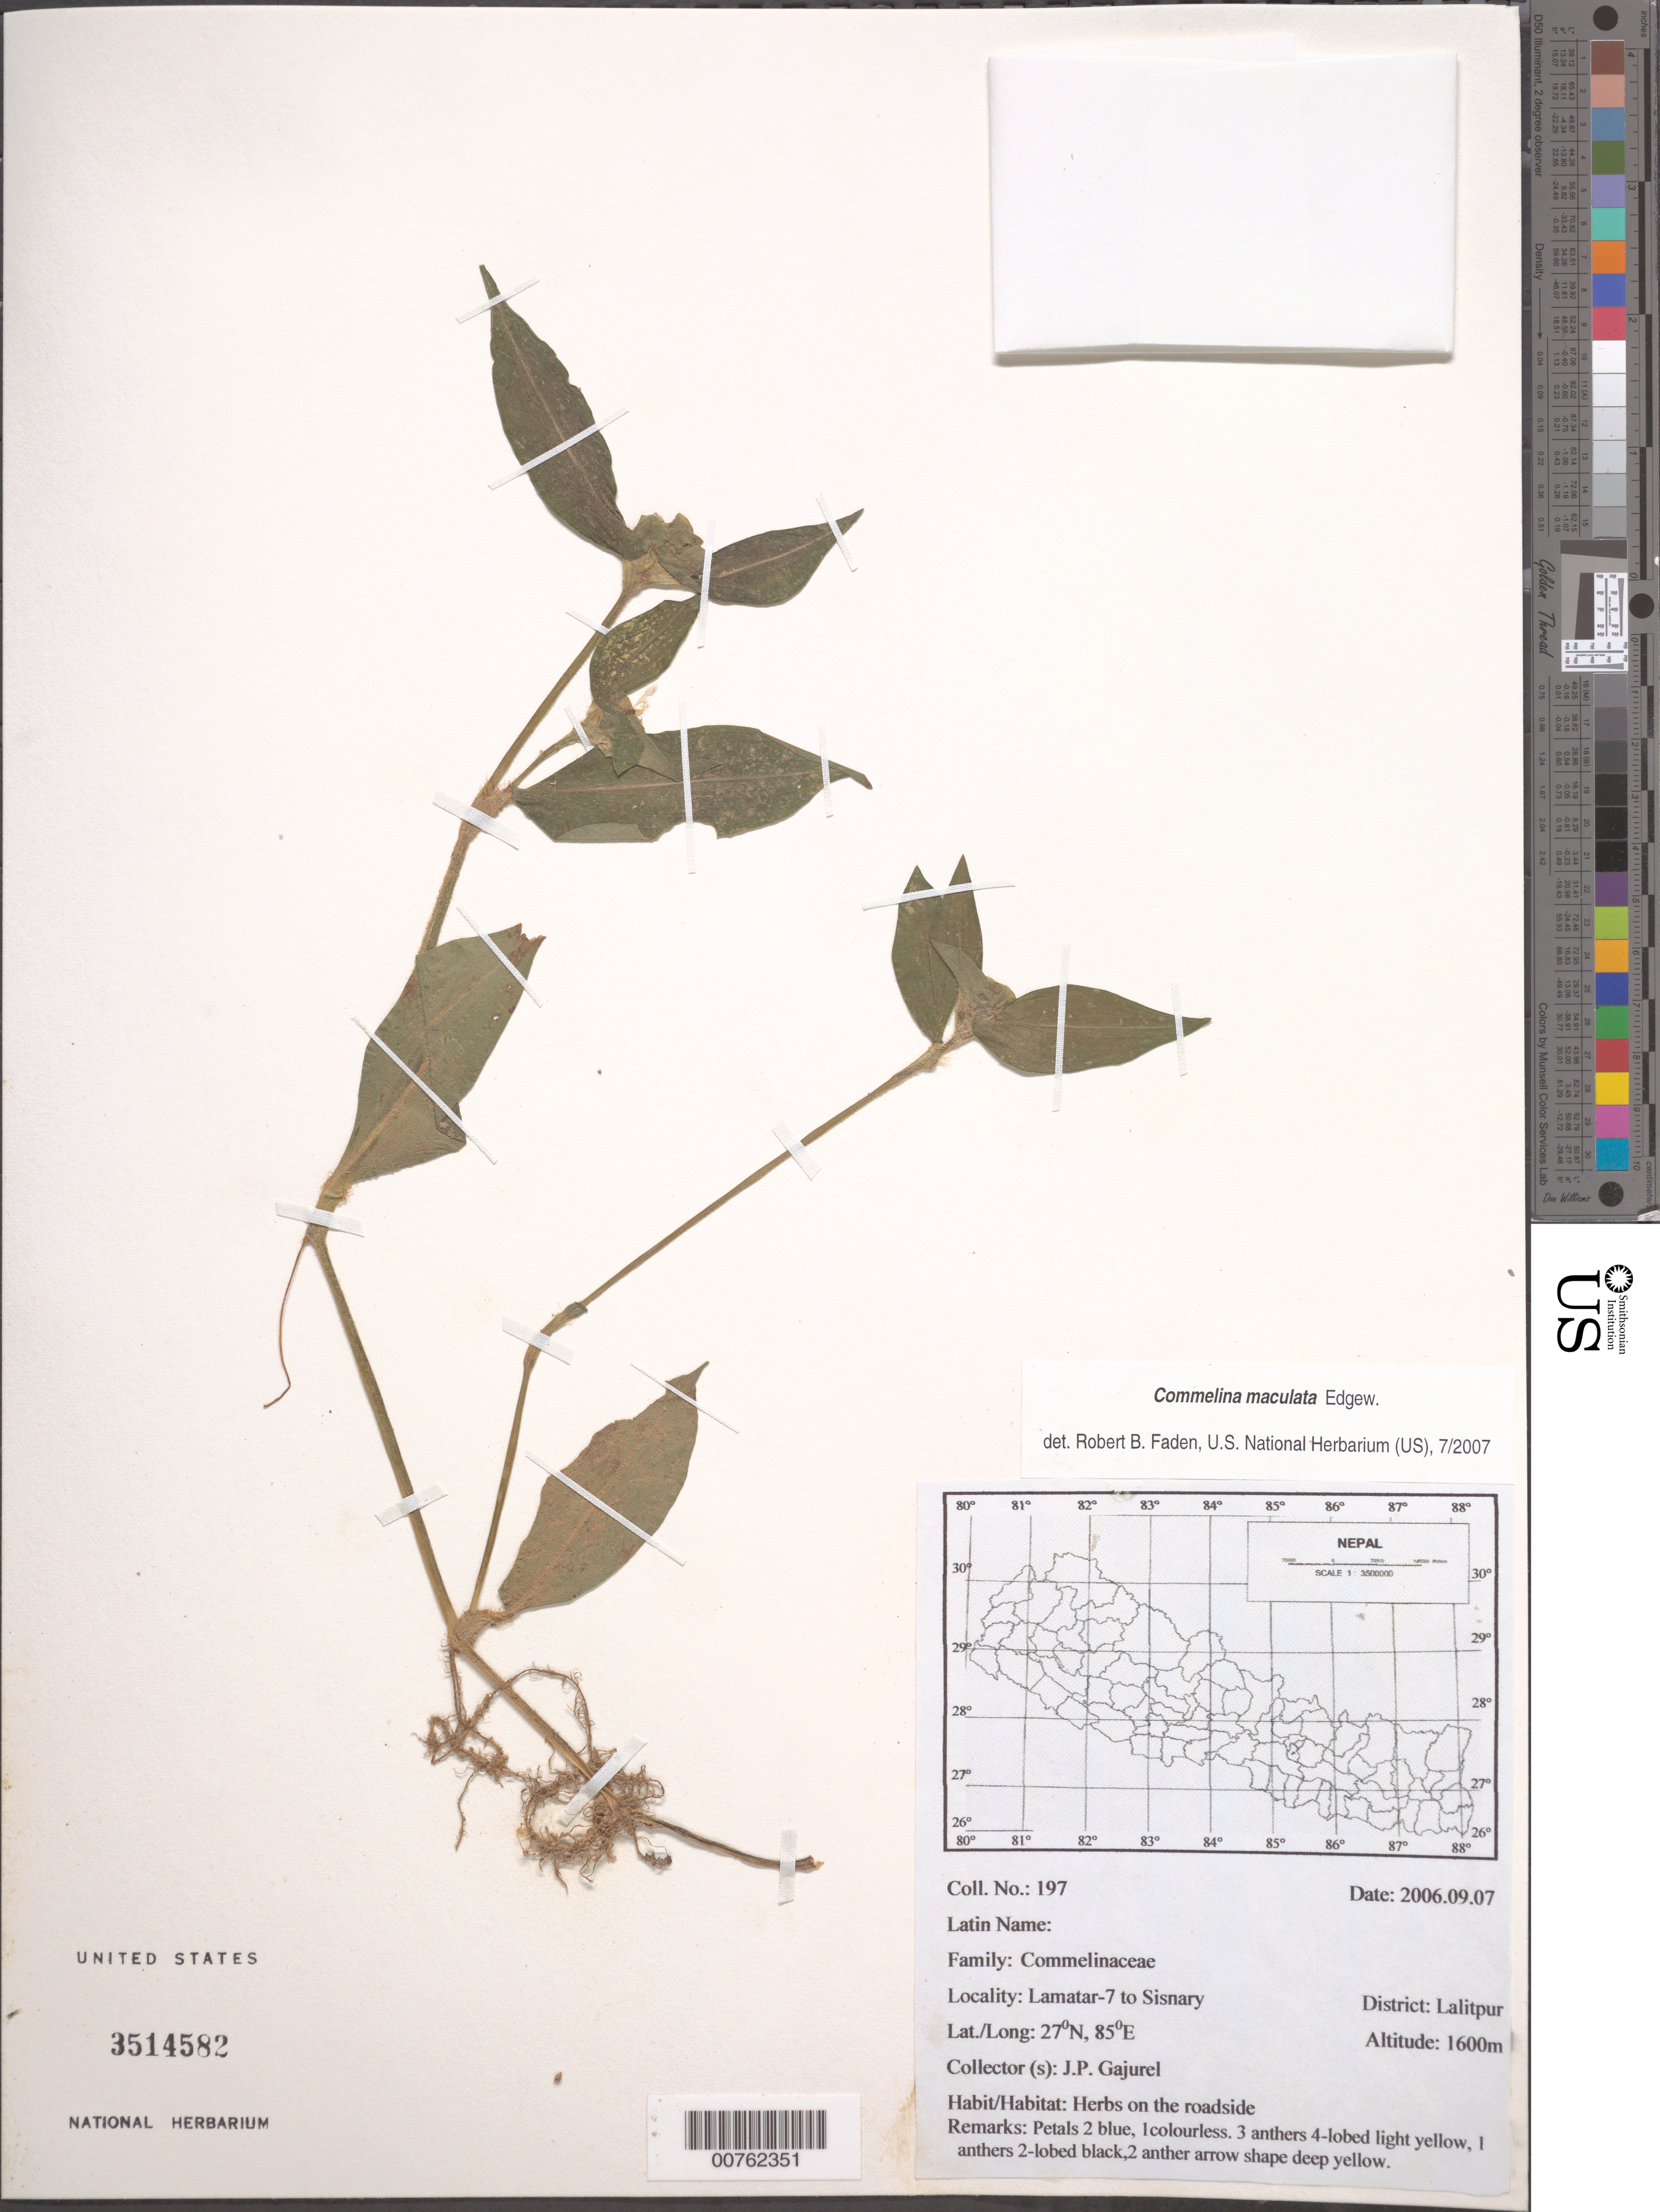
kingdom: Plantae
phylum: Tracheophyta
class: Liliopsida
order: Commelinales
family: Commelinaceae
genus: Commelina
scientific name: Commelina maculata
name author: Edgew.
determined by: Faden, Robert B., (US), Smithsonian Institution - National Museum of Natural History (UNITED STATES)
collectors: J. Gajurel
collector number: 197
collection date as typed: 07 Sep 2006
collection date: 2006-09-07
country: Nepal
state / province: Bagmati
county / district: Lalitpur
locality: Lamatar-7 to Sisnary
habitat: Herbs on the roadside.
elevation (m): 1600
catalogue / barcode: US 3514582